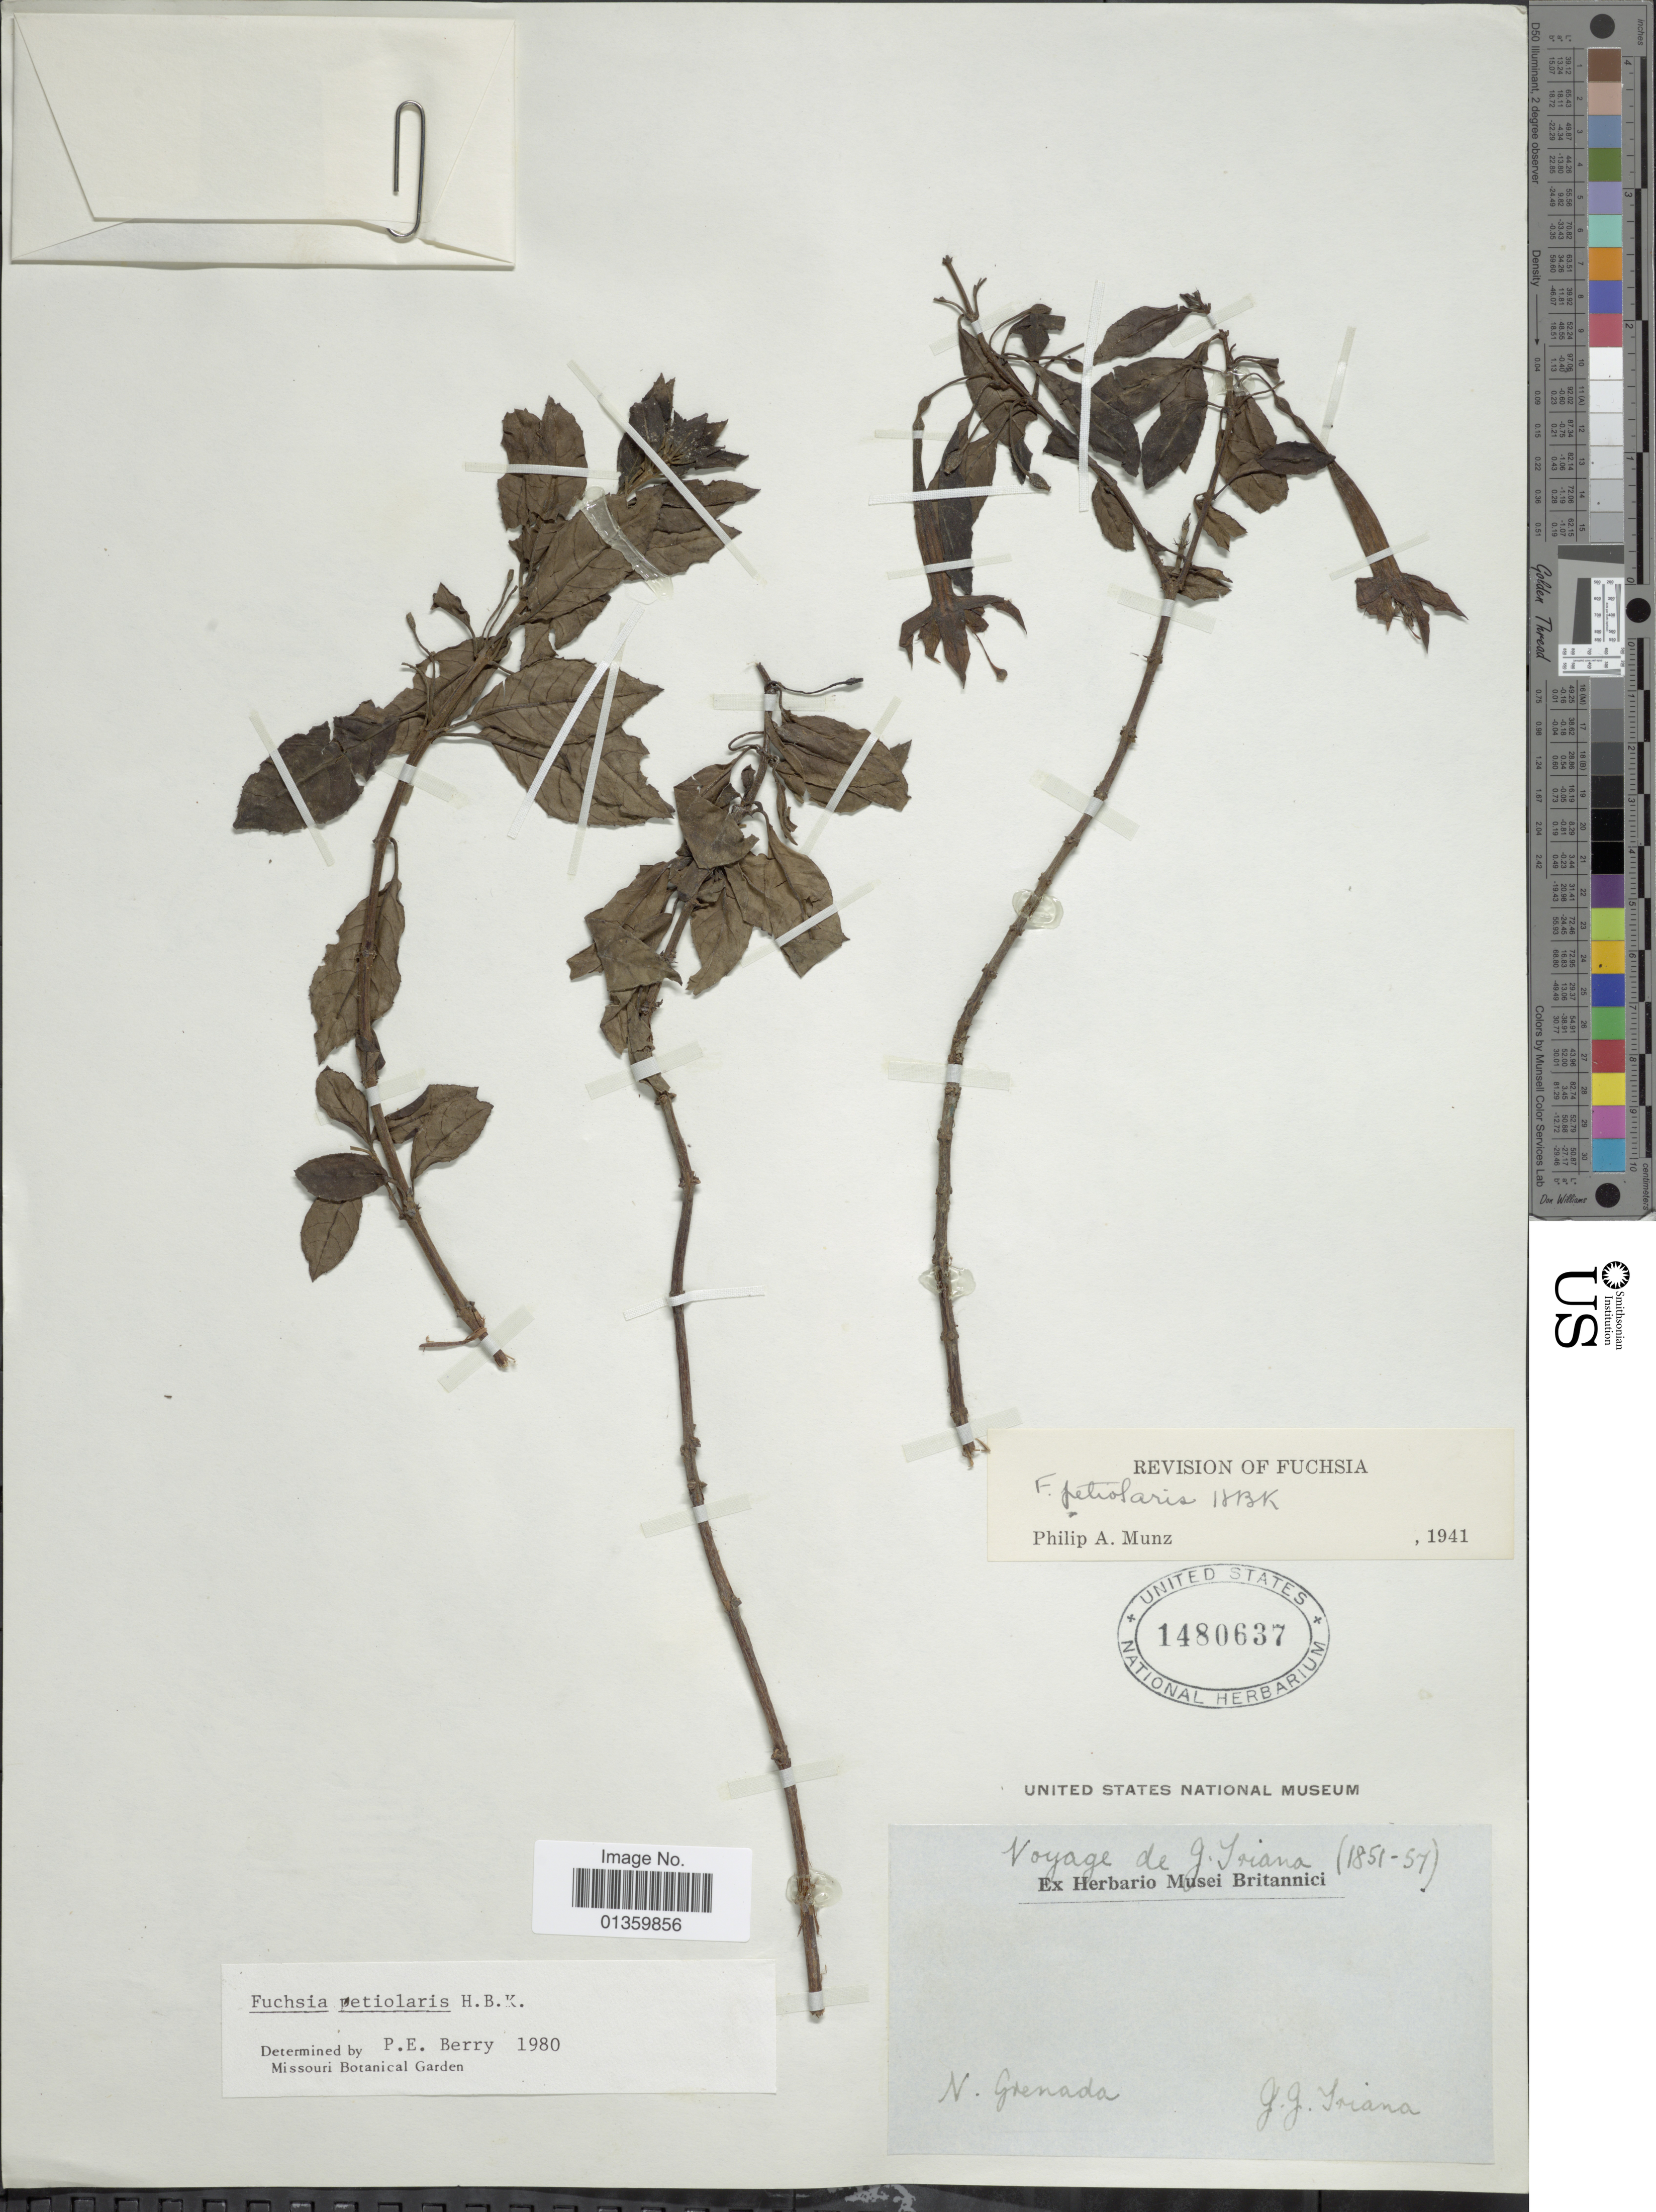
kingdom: Plantae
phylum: Tracheophyta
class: Magnoliopsida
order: Myrtales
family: Onagraceae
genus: Fuchsia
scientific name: Fuchsia petiolaris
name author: Kunth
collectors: J. J. Triana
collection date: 1851/1857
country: Colombia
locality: N. Grenada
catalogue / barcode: US 1480637